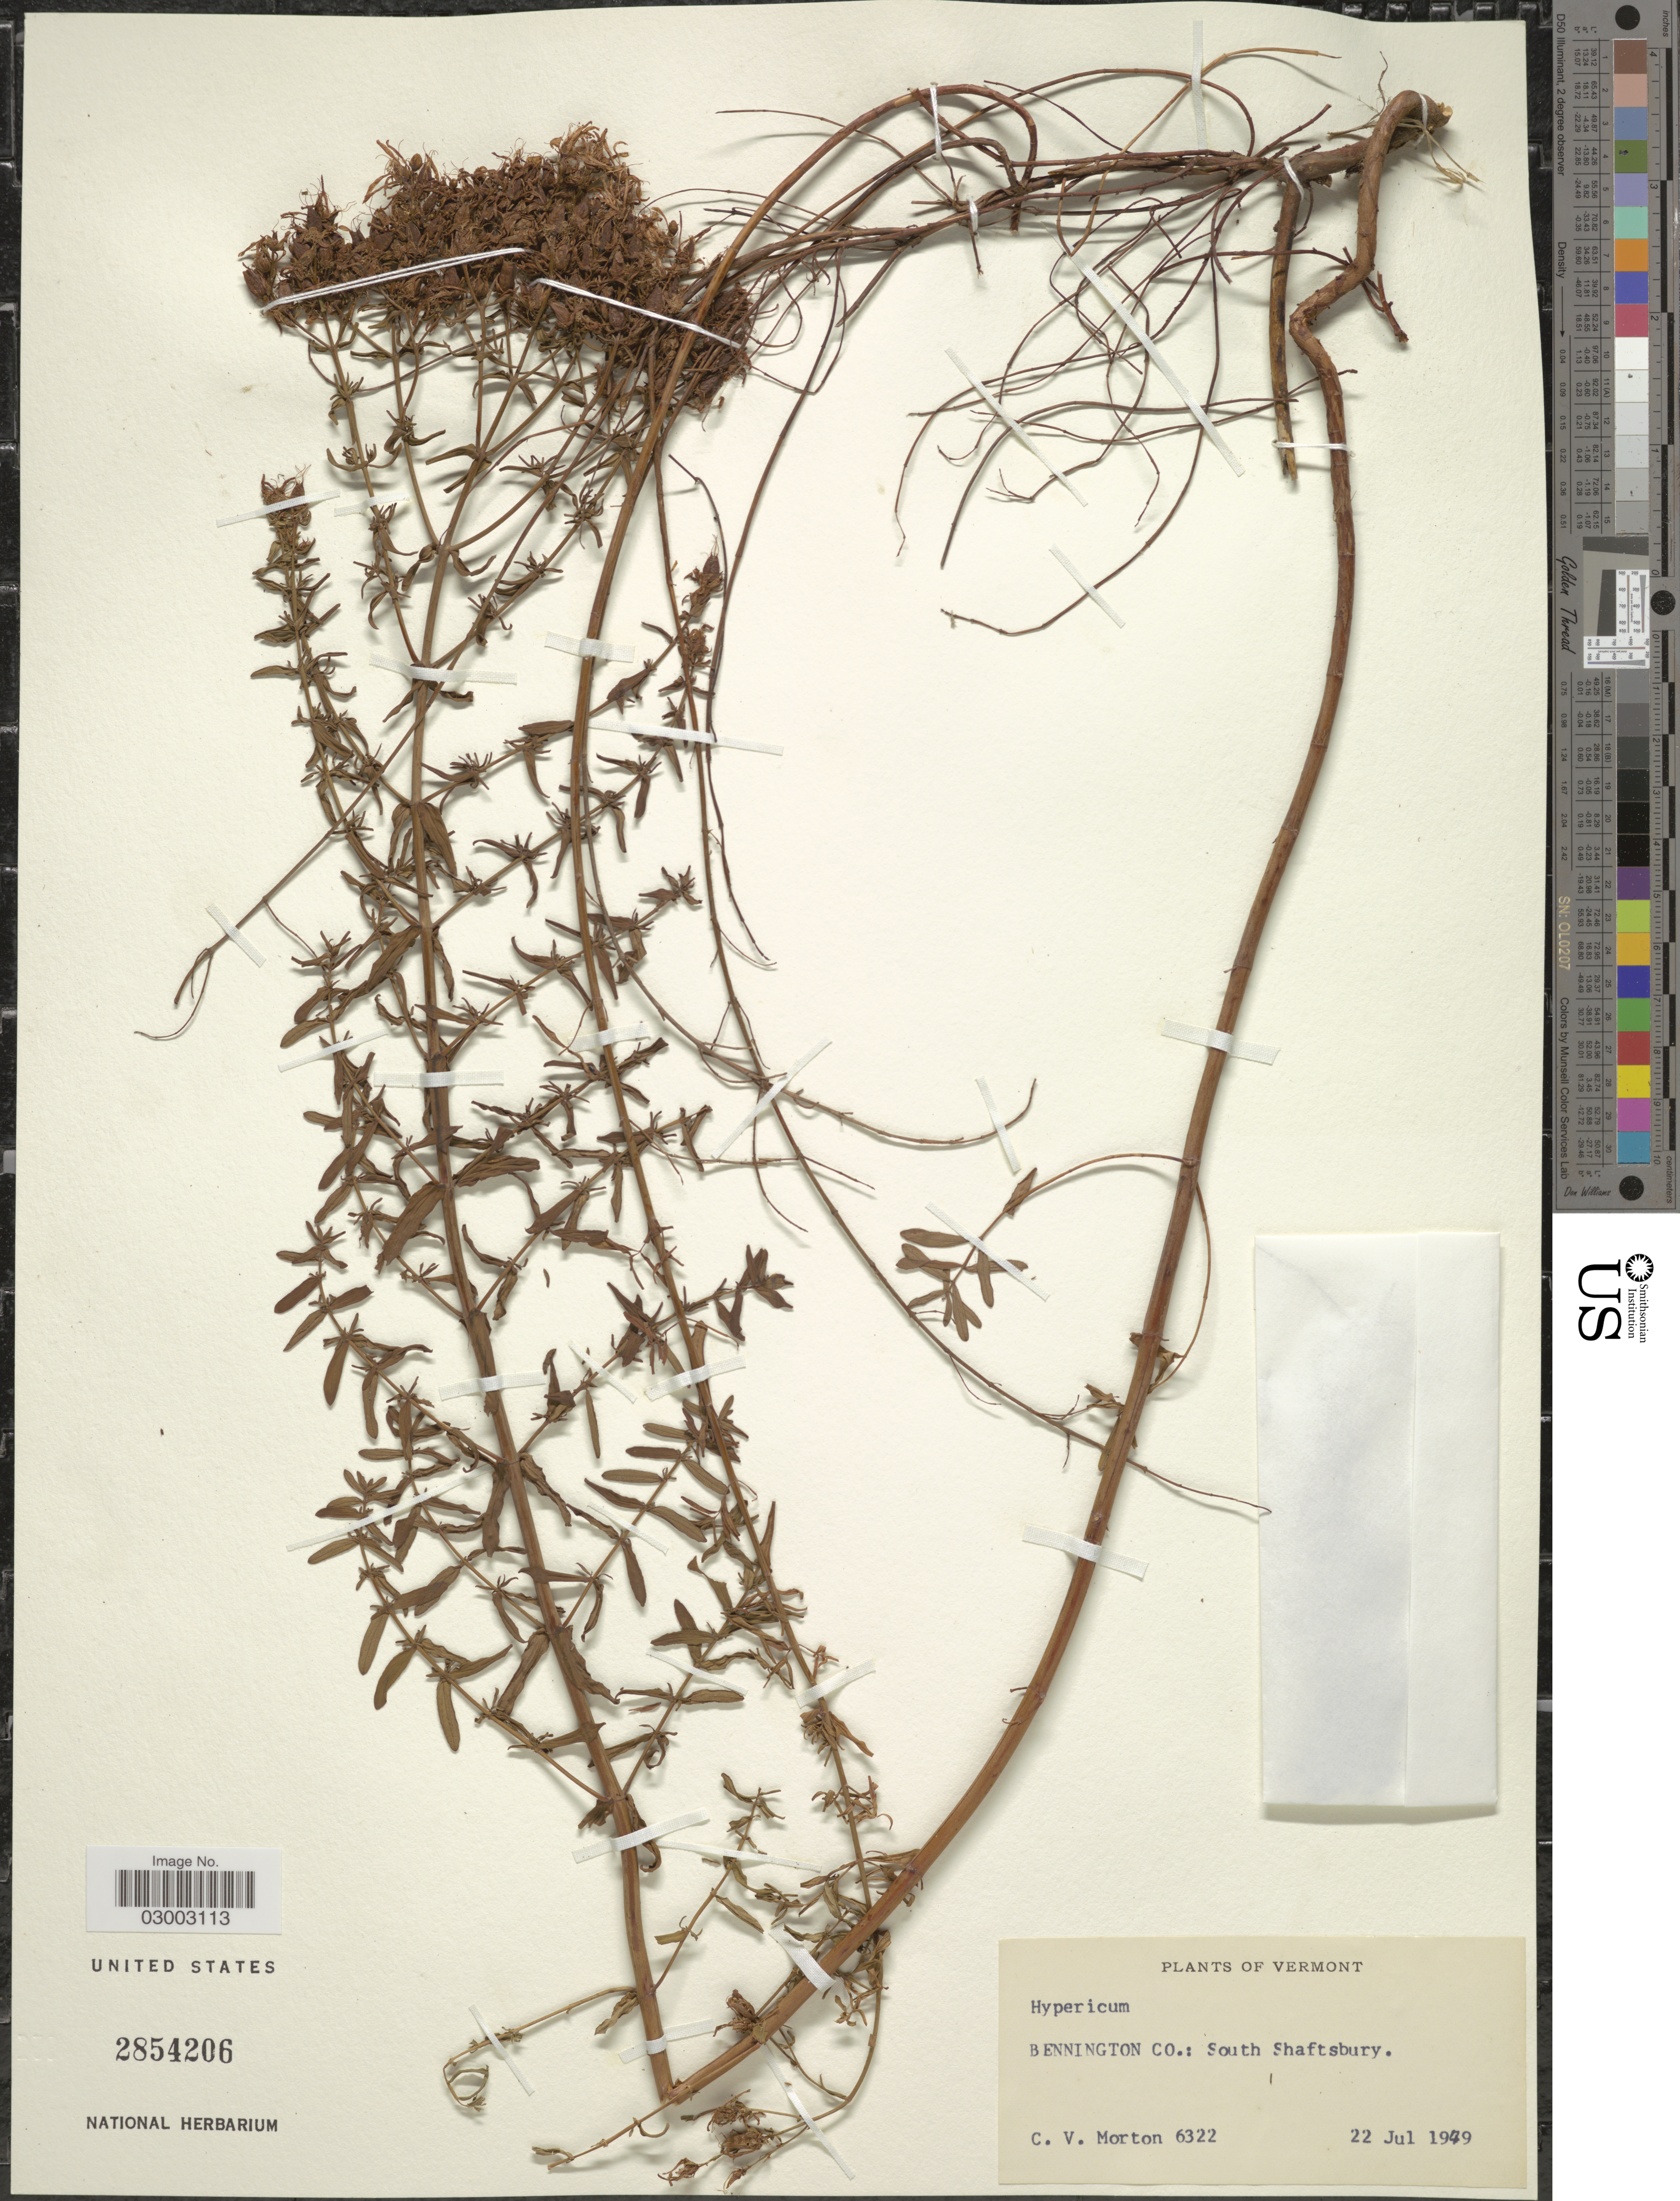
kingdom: Plantae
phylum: Tracheophyta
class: Magnoliopsida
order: Malpighiales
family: Hypericaceae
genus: Hypericum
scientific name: Hypericum sp.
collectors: C. V. Morton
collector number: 6322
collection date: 1979-07-22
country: United States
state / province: Vermont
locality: Bennington Co.: South Shaftsbury.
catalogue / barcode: US 2854206